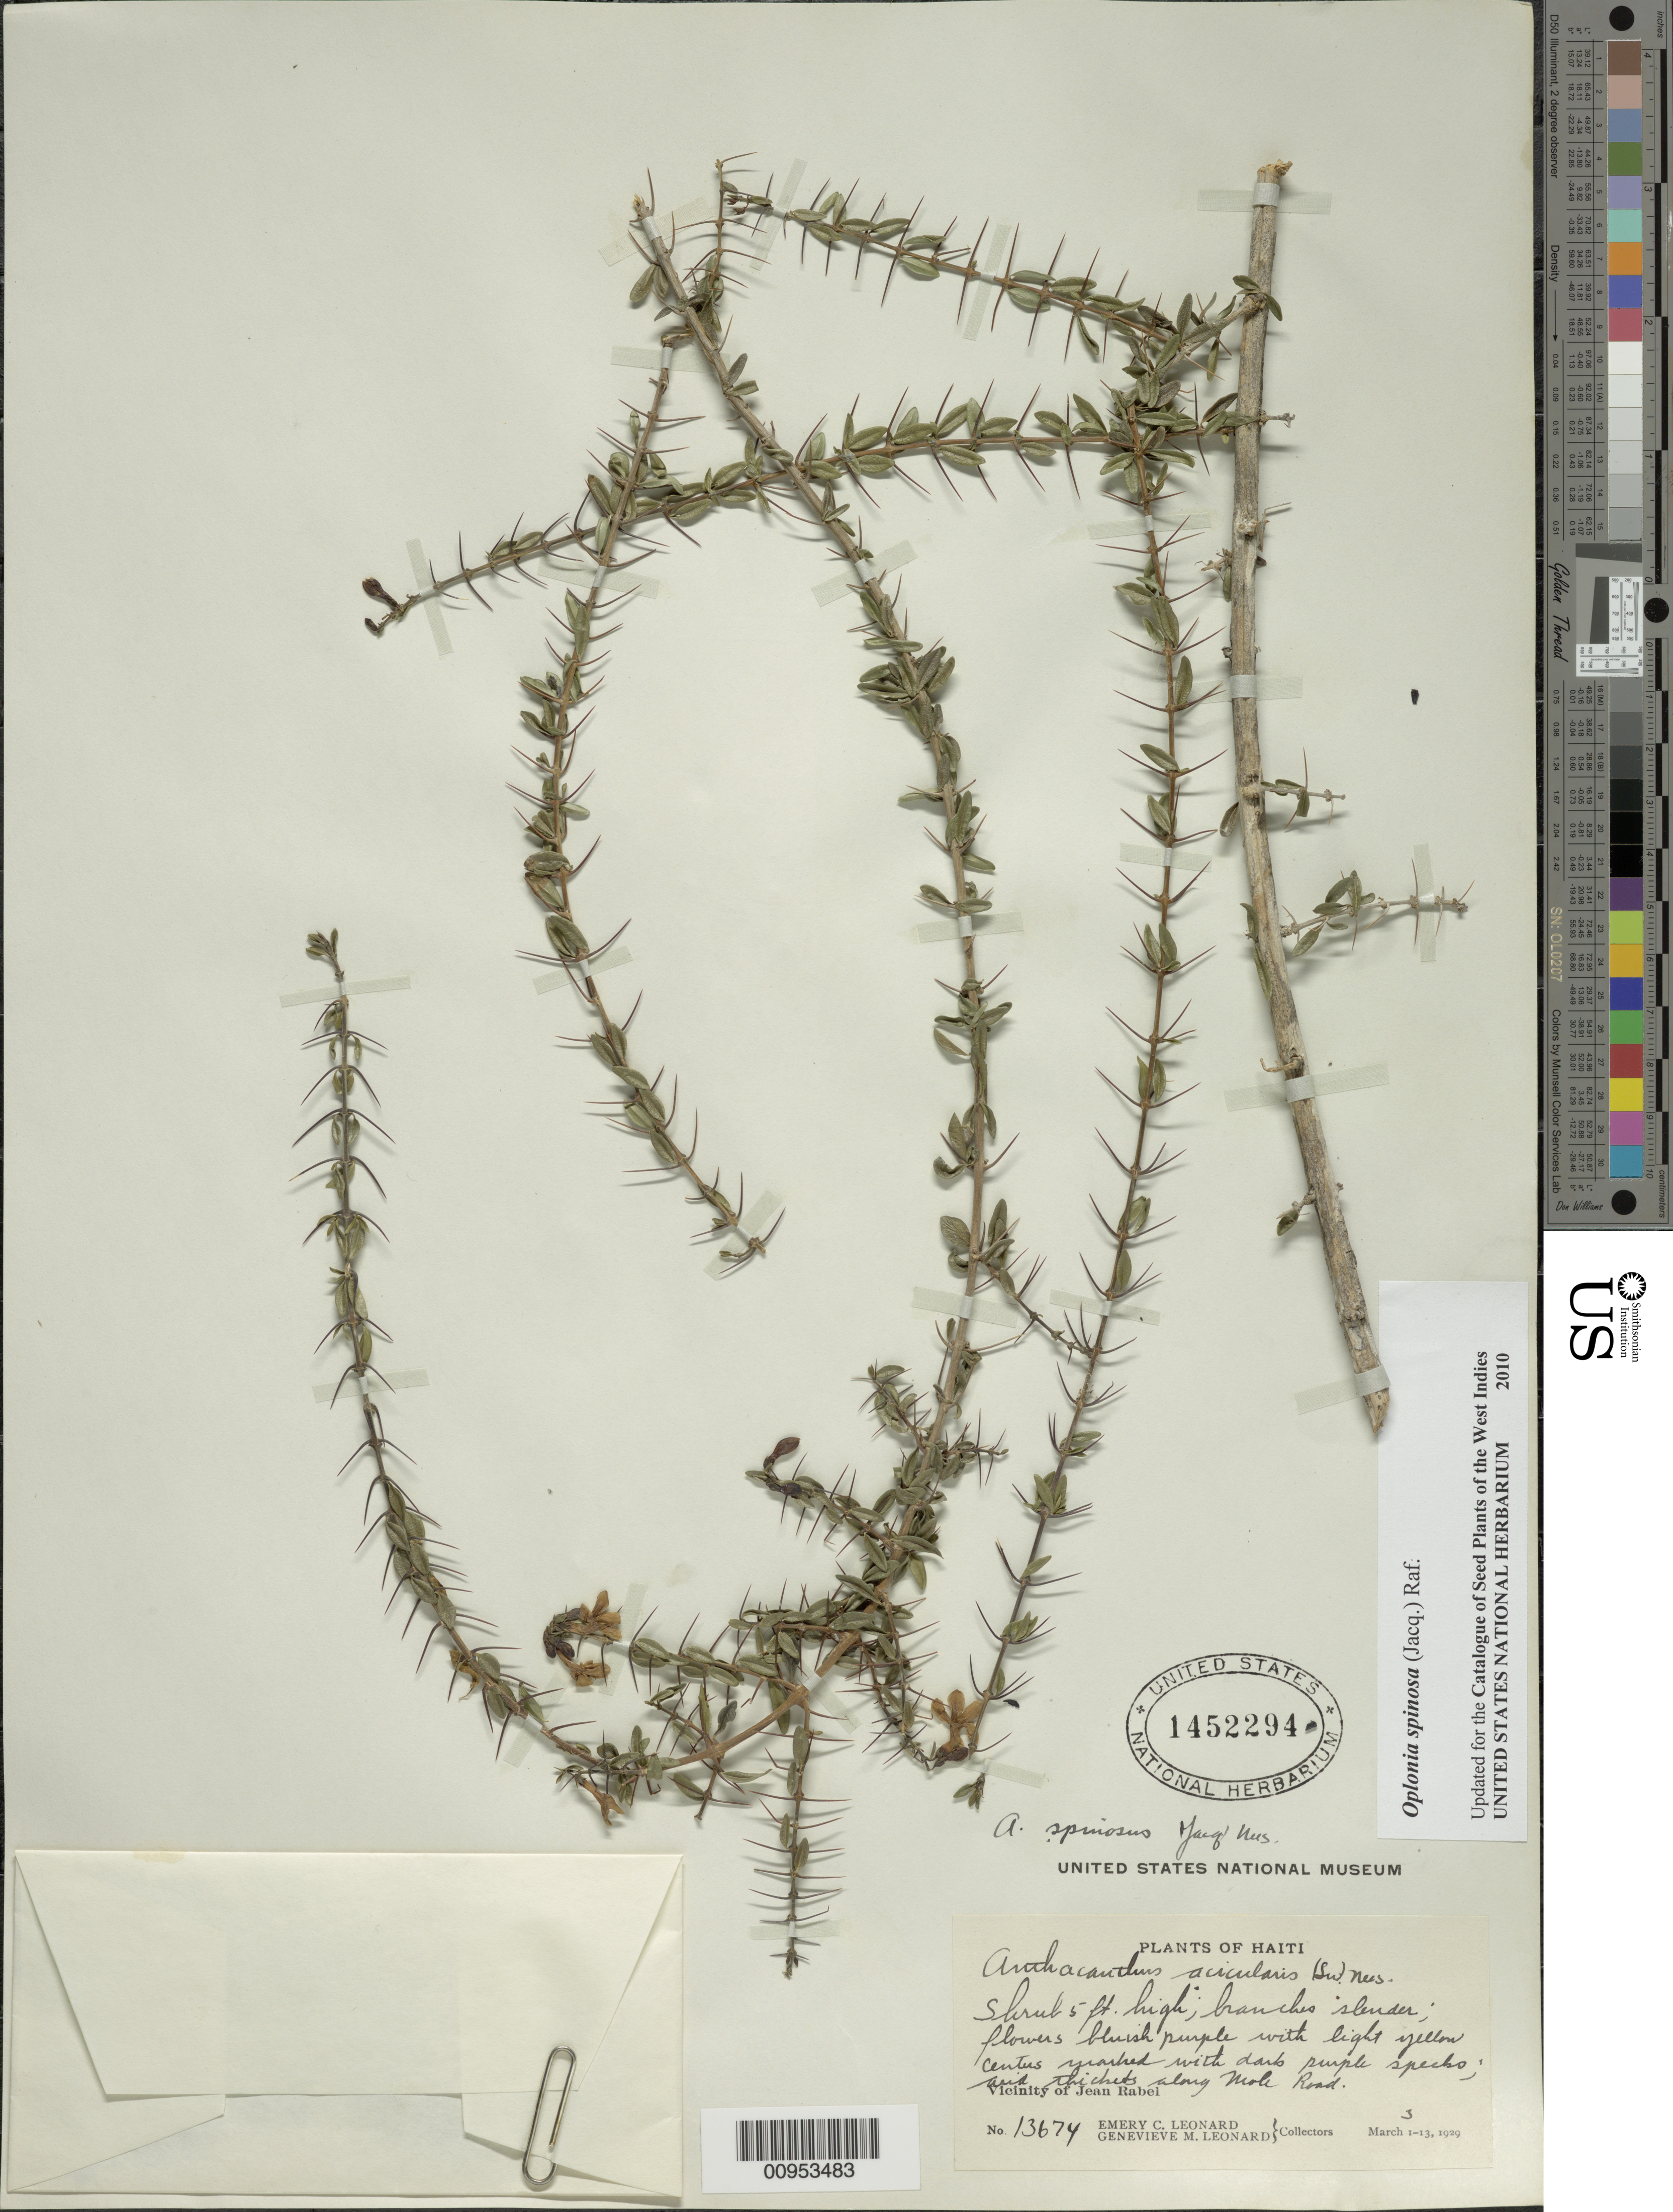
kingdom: Plantae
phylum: Tracheophyta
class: Magnoliopsida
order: Lamiales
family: Acanthaceae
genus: Oplonia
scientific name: Oplonia spinosa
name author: Raf.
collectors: E. C. Leonard & G. M. Leonard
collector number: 13674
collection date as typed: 03 Mar 1929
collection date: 1929-03-03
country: Haiti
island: Hispaniola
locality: Vicinity of Jean Rabel, Mole Road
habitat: Arid thickets along road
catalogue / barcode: US 1452294